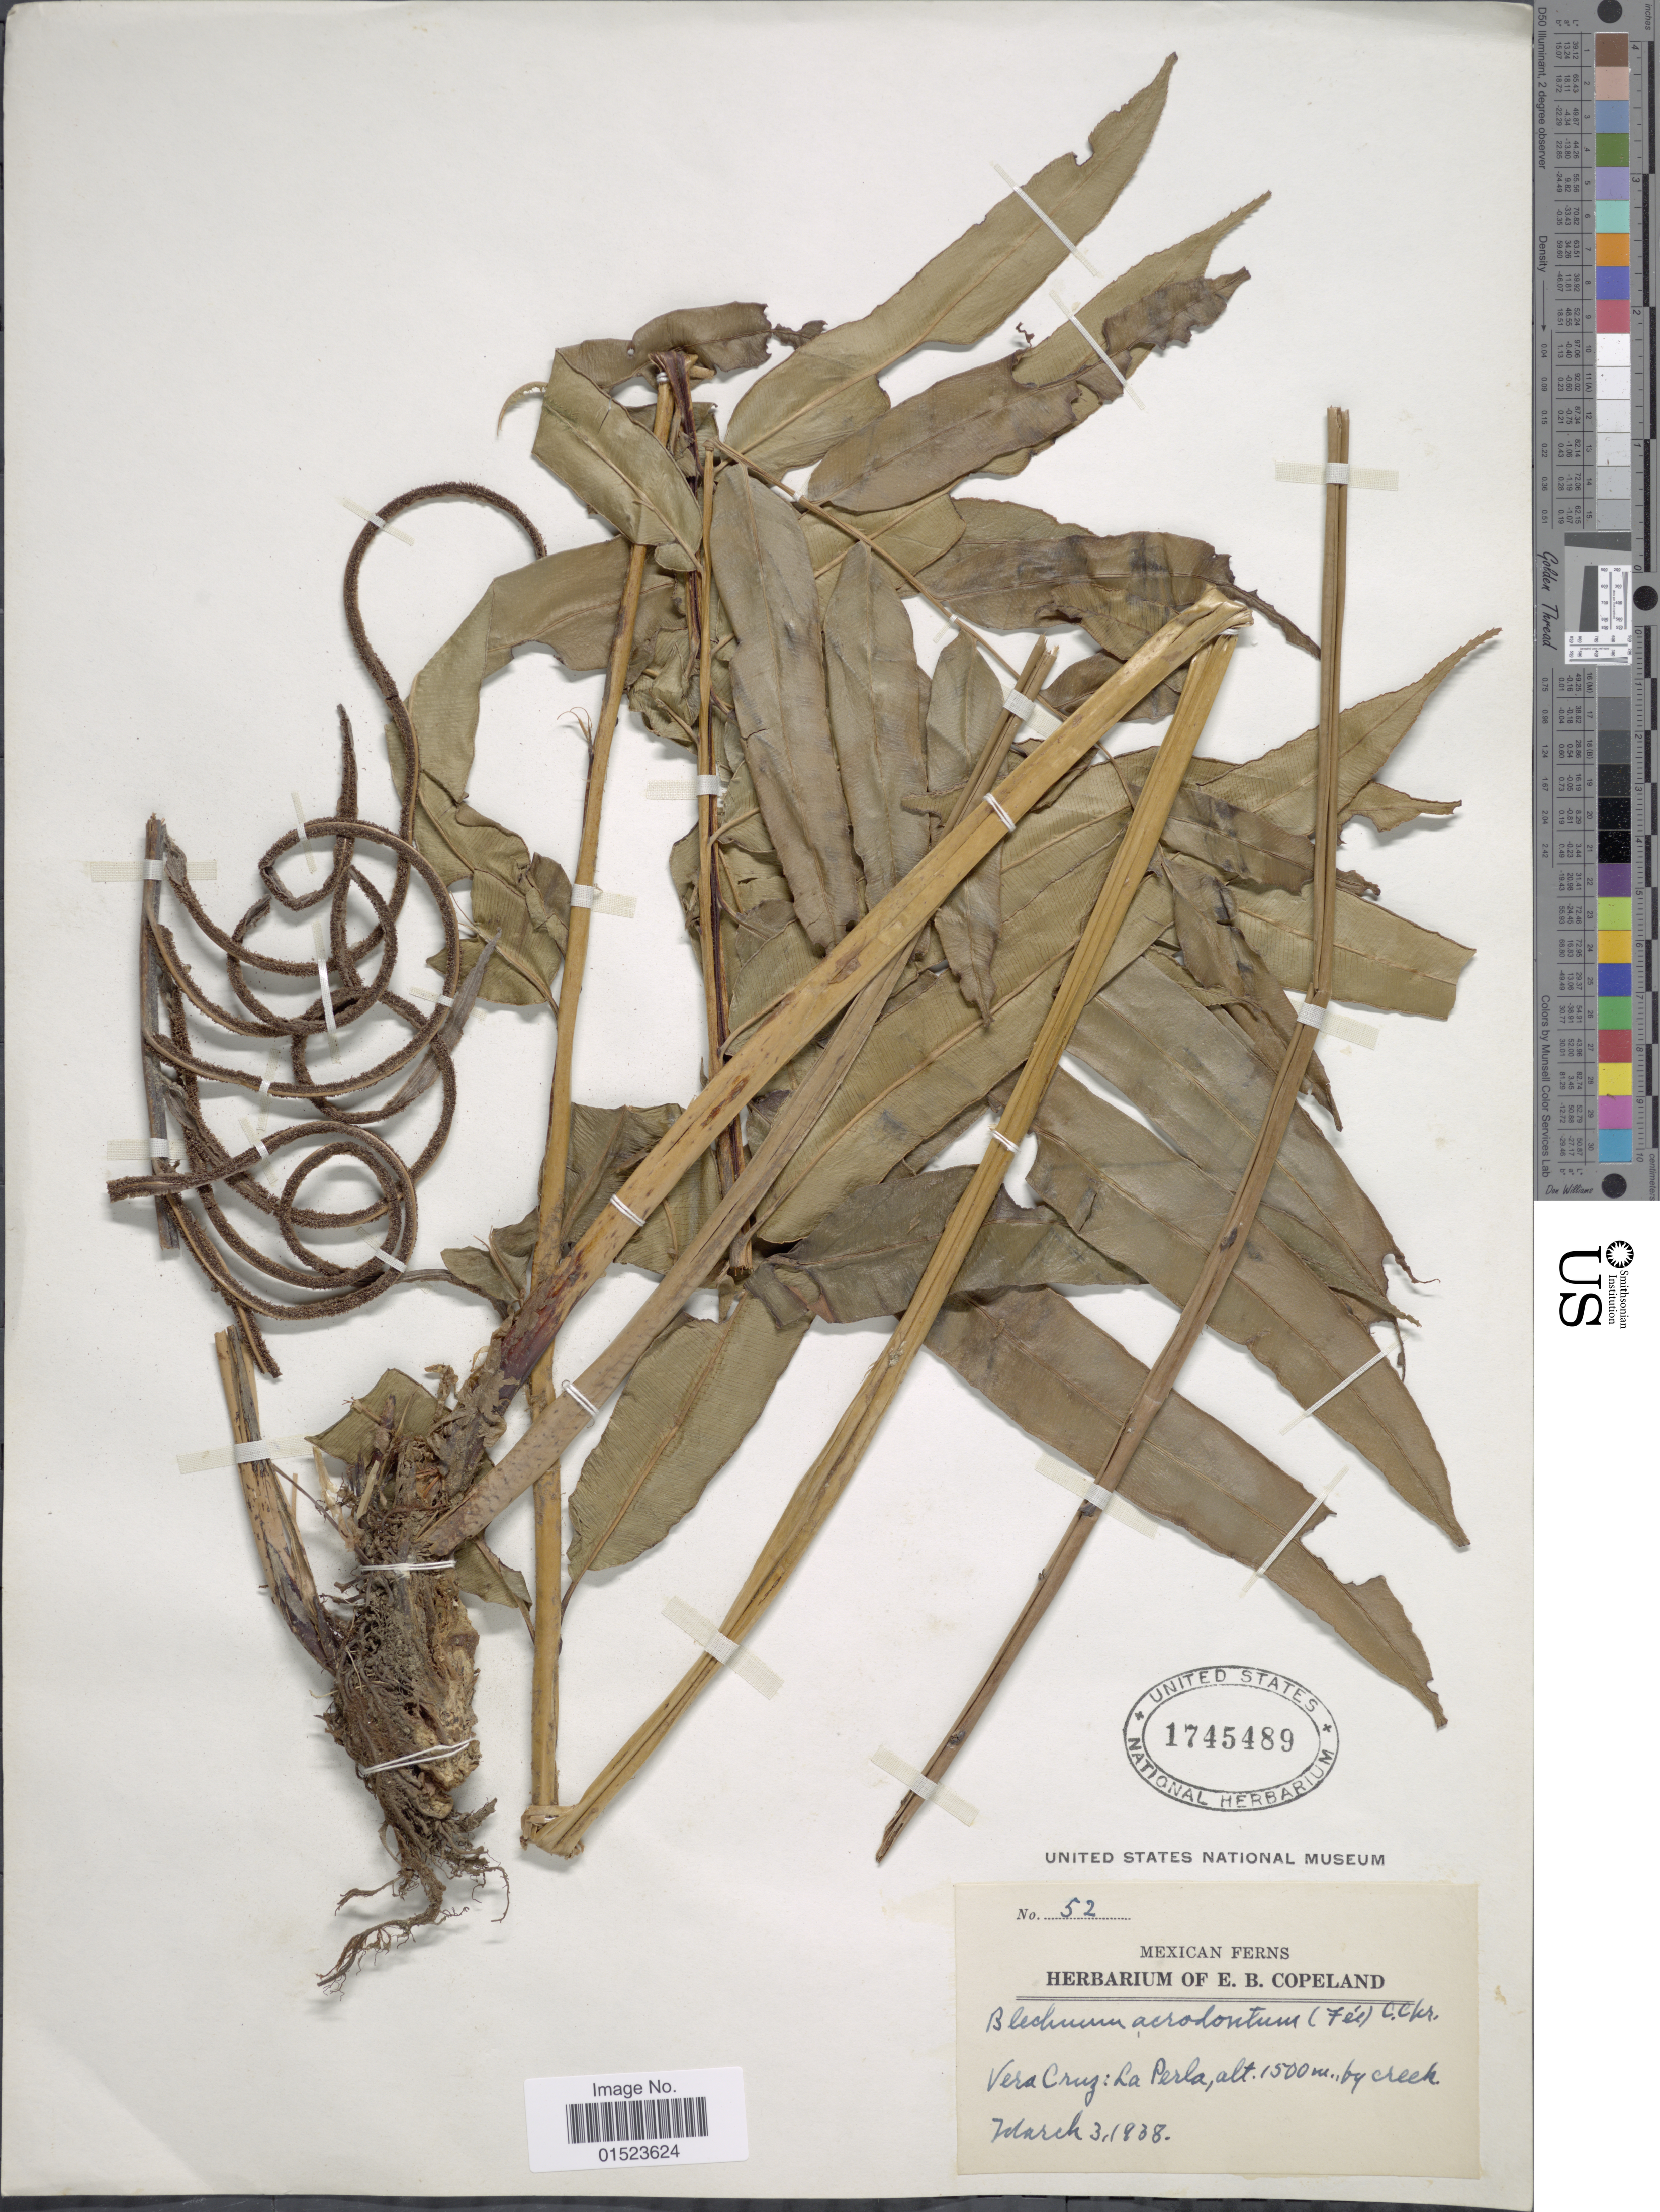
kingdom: Plantae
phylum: Tracheophyta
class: Polypodiopsida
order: Polypodiales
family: Blechnaceae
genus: Blechnum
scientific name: Blechnum acrodontum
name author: (Fée) C. Chr.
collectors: ex herb. E. B. Copeland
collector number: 52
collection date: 1938-03-03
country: Mexico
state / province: Veracruz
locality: La Perla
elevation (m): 1500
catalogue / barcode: US 1745489